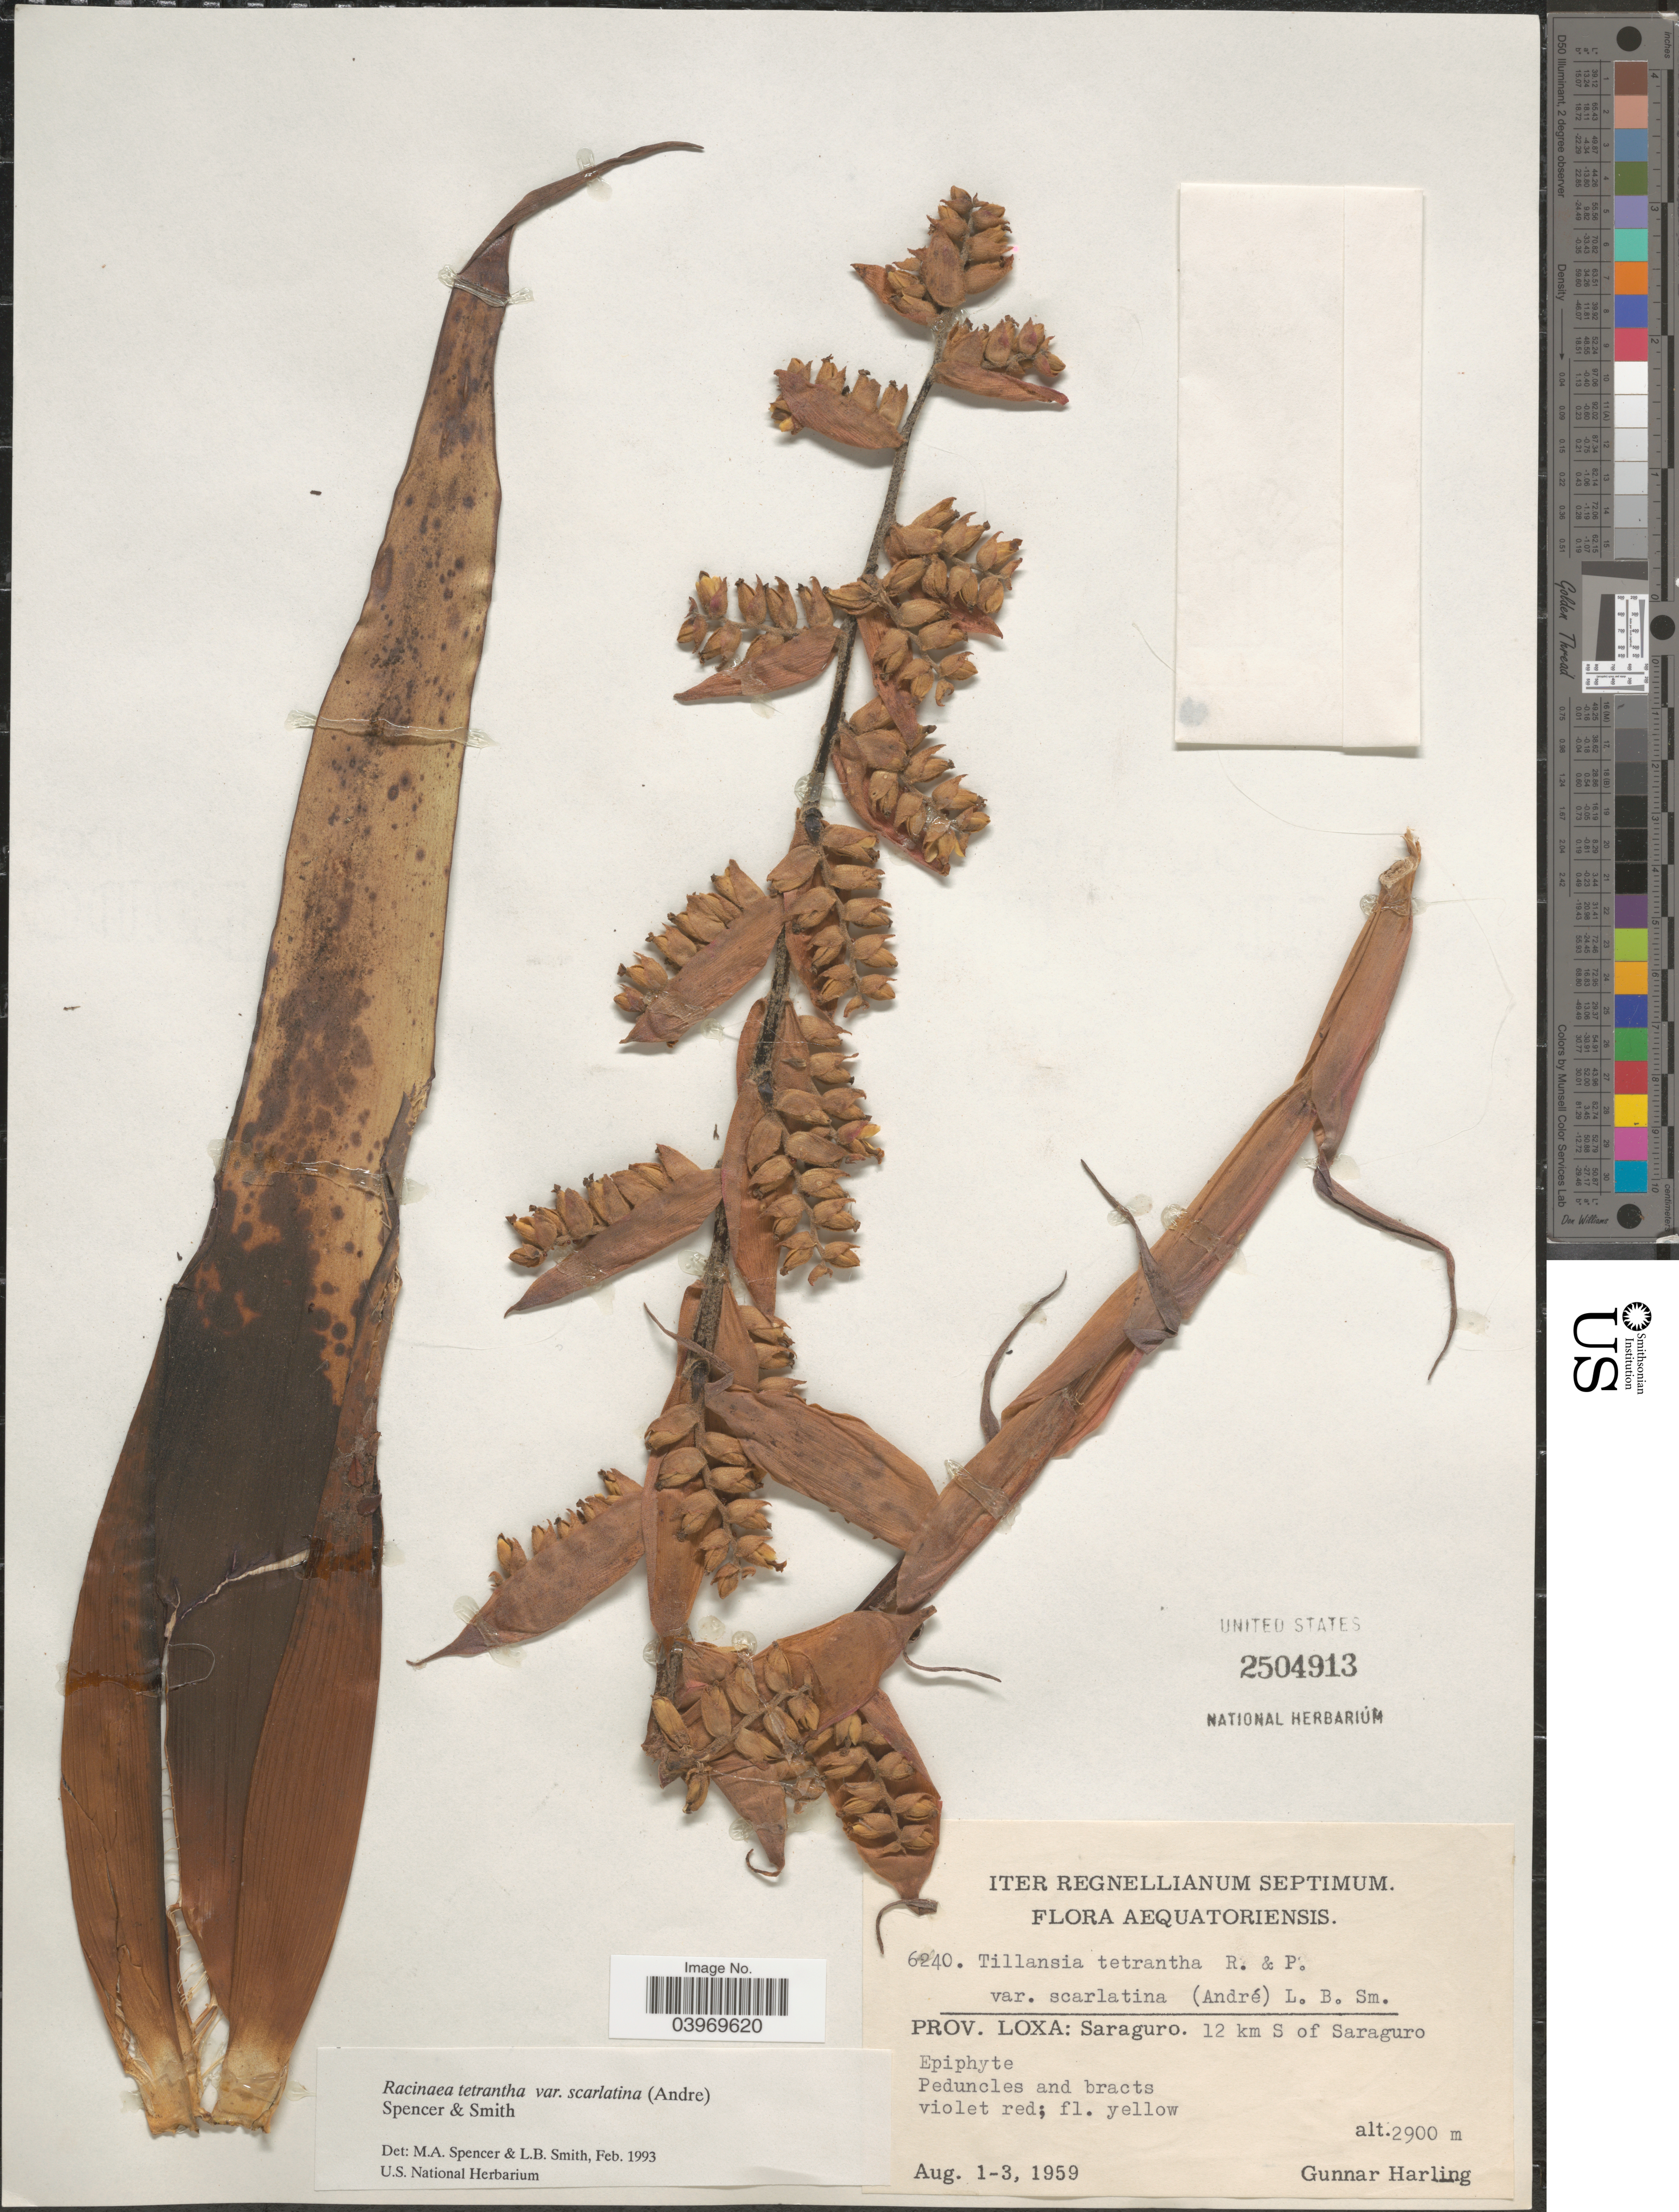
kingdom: Plantae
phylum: Tracheophyta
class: Liliopsida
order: Poales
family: Bromeliaceae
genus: Racinaea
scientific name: Racinaea tetrantha var. scarlatina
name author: (Ruiz & Pav.) M.A. Spencer & L.B. Sm.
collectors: G. Harling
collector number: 6240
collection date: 1959-08-01/1959-08-03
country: Ecuador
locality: Prov. Loxa: Saraguro. 12 km S of Saraguro.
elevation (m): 2900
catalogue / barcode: US 2504913